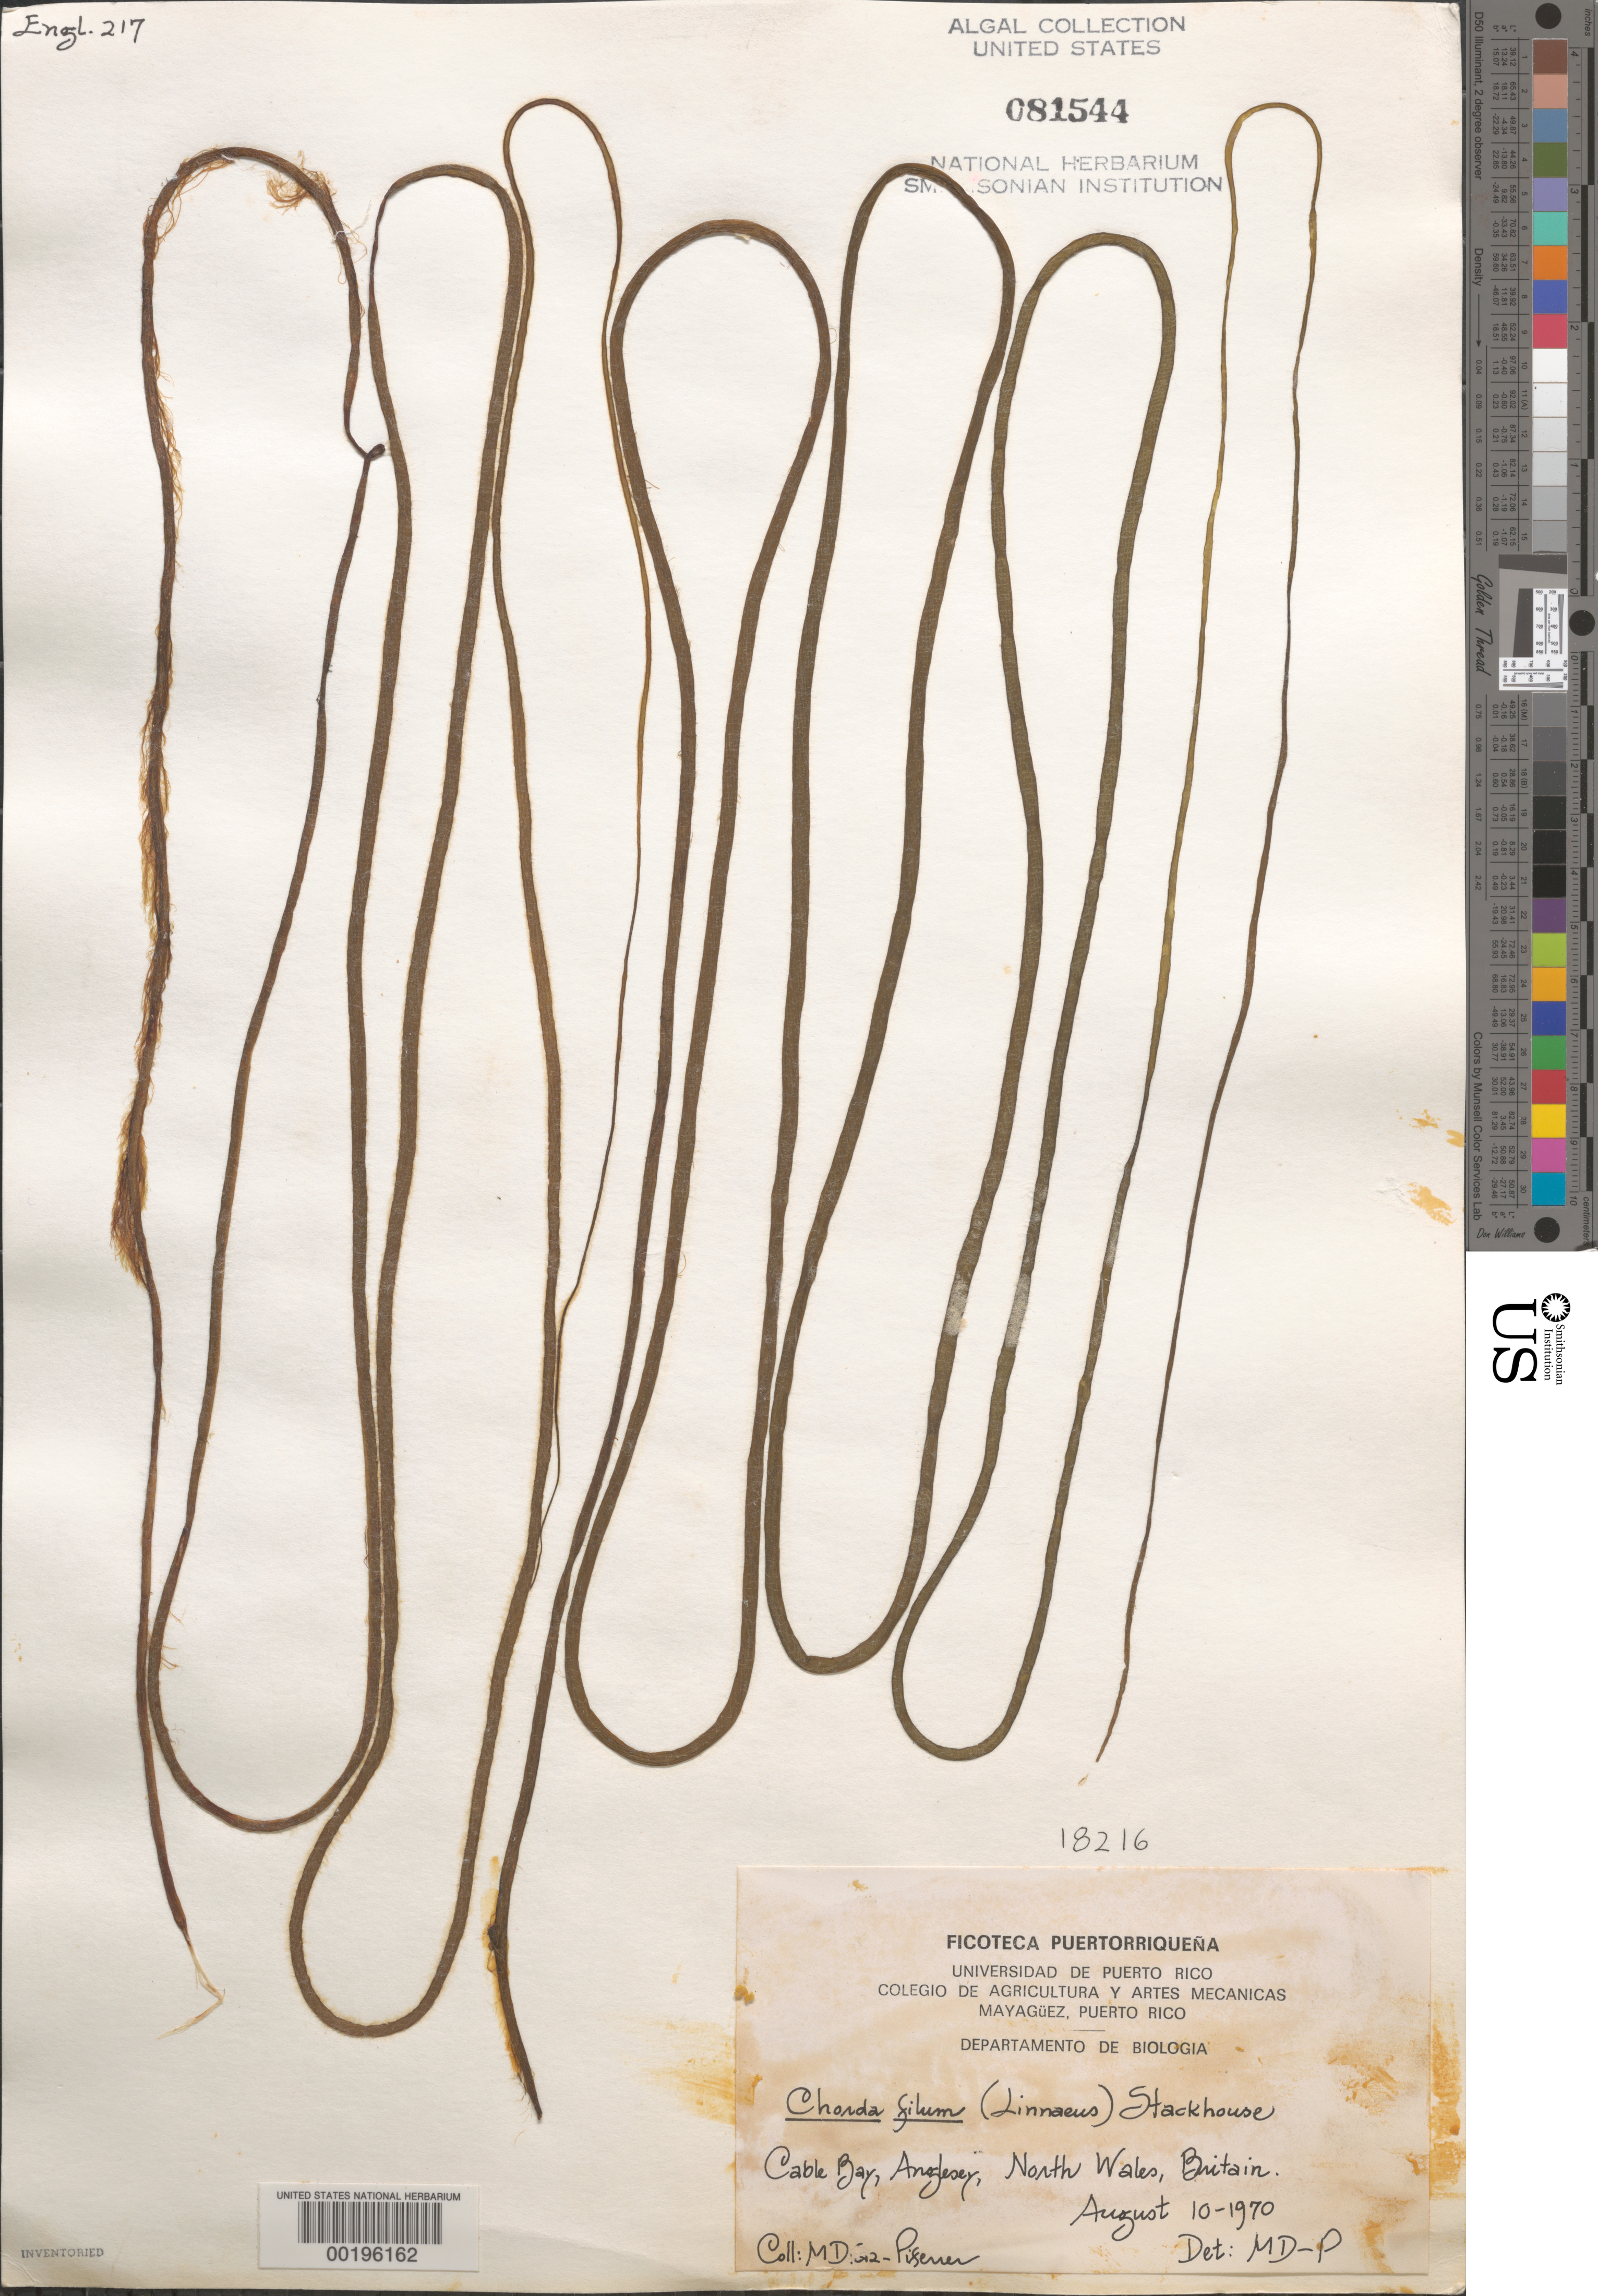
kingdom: Chromista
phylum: Ochrophyta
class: Phaeophyceae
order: Laminariales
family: Chordaceae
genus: Chorda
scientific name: Chorda filum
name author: (L.) Stackh.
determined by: Diaz-Piferrer, M.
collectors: M. Diaz-Piferrer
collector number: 18216 & ENGL. 217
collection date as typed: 10 Aug 1970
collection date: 1970-08-10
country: United Kingdom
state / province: Wales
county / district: Gwynedd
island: Anglesey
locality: Cable Bay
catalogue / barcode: US 81544